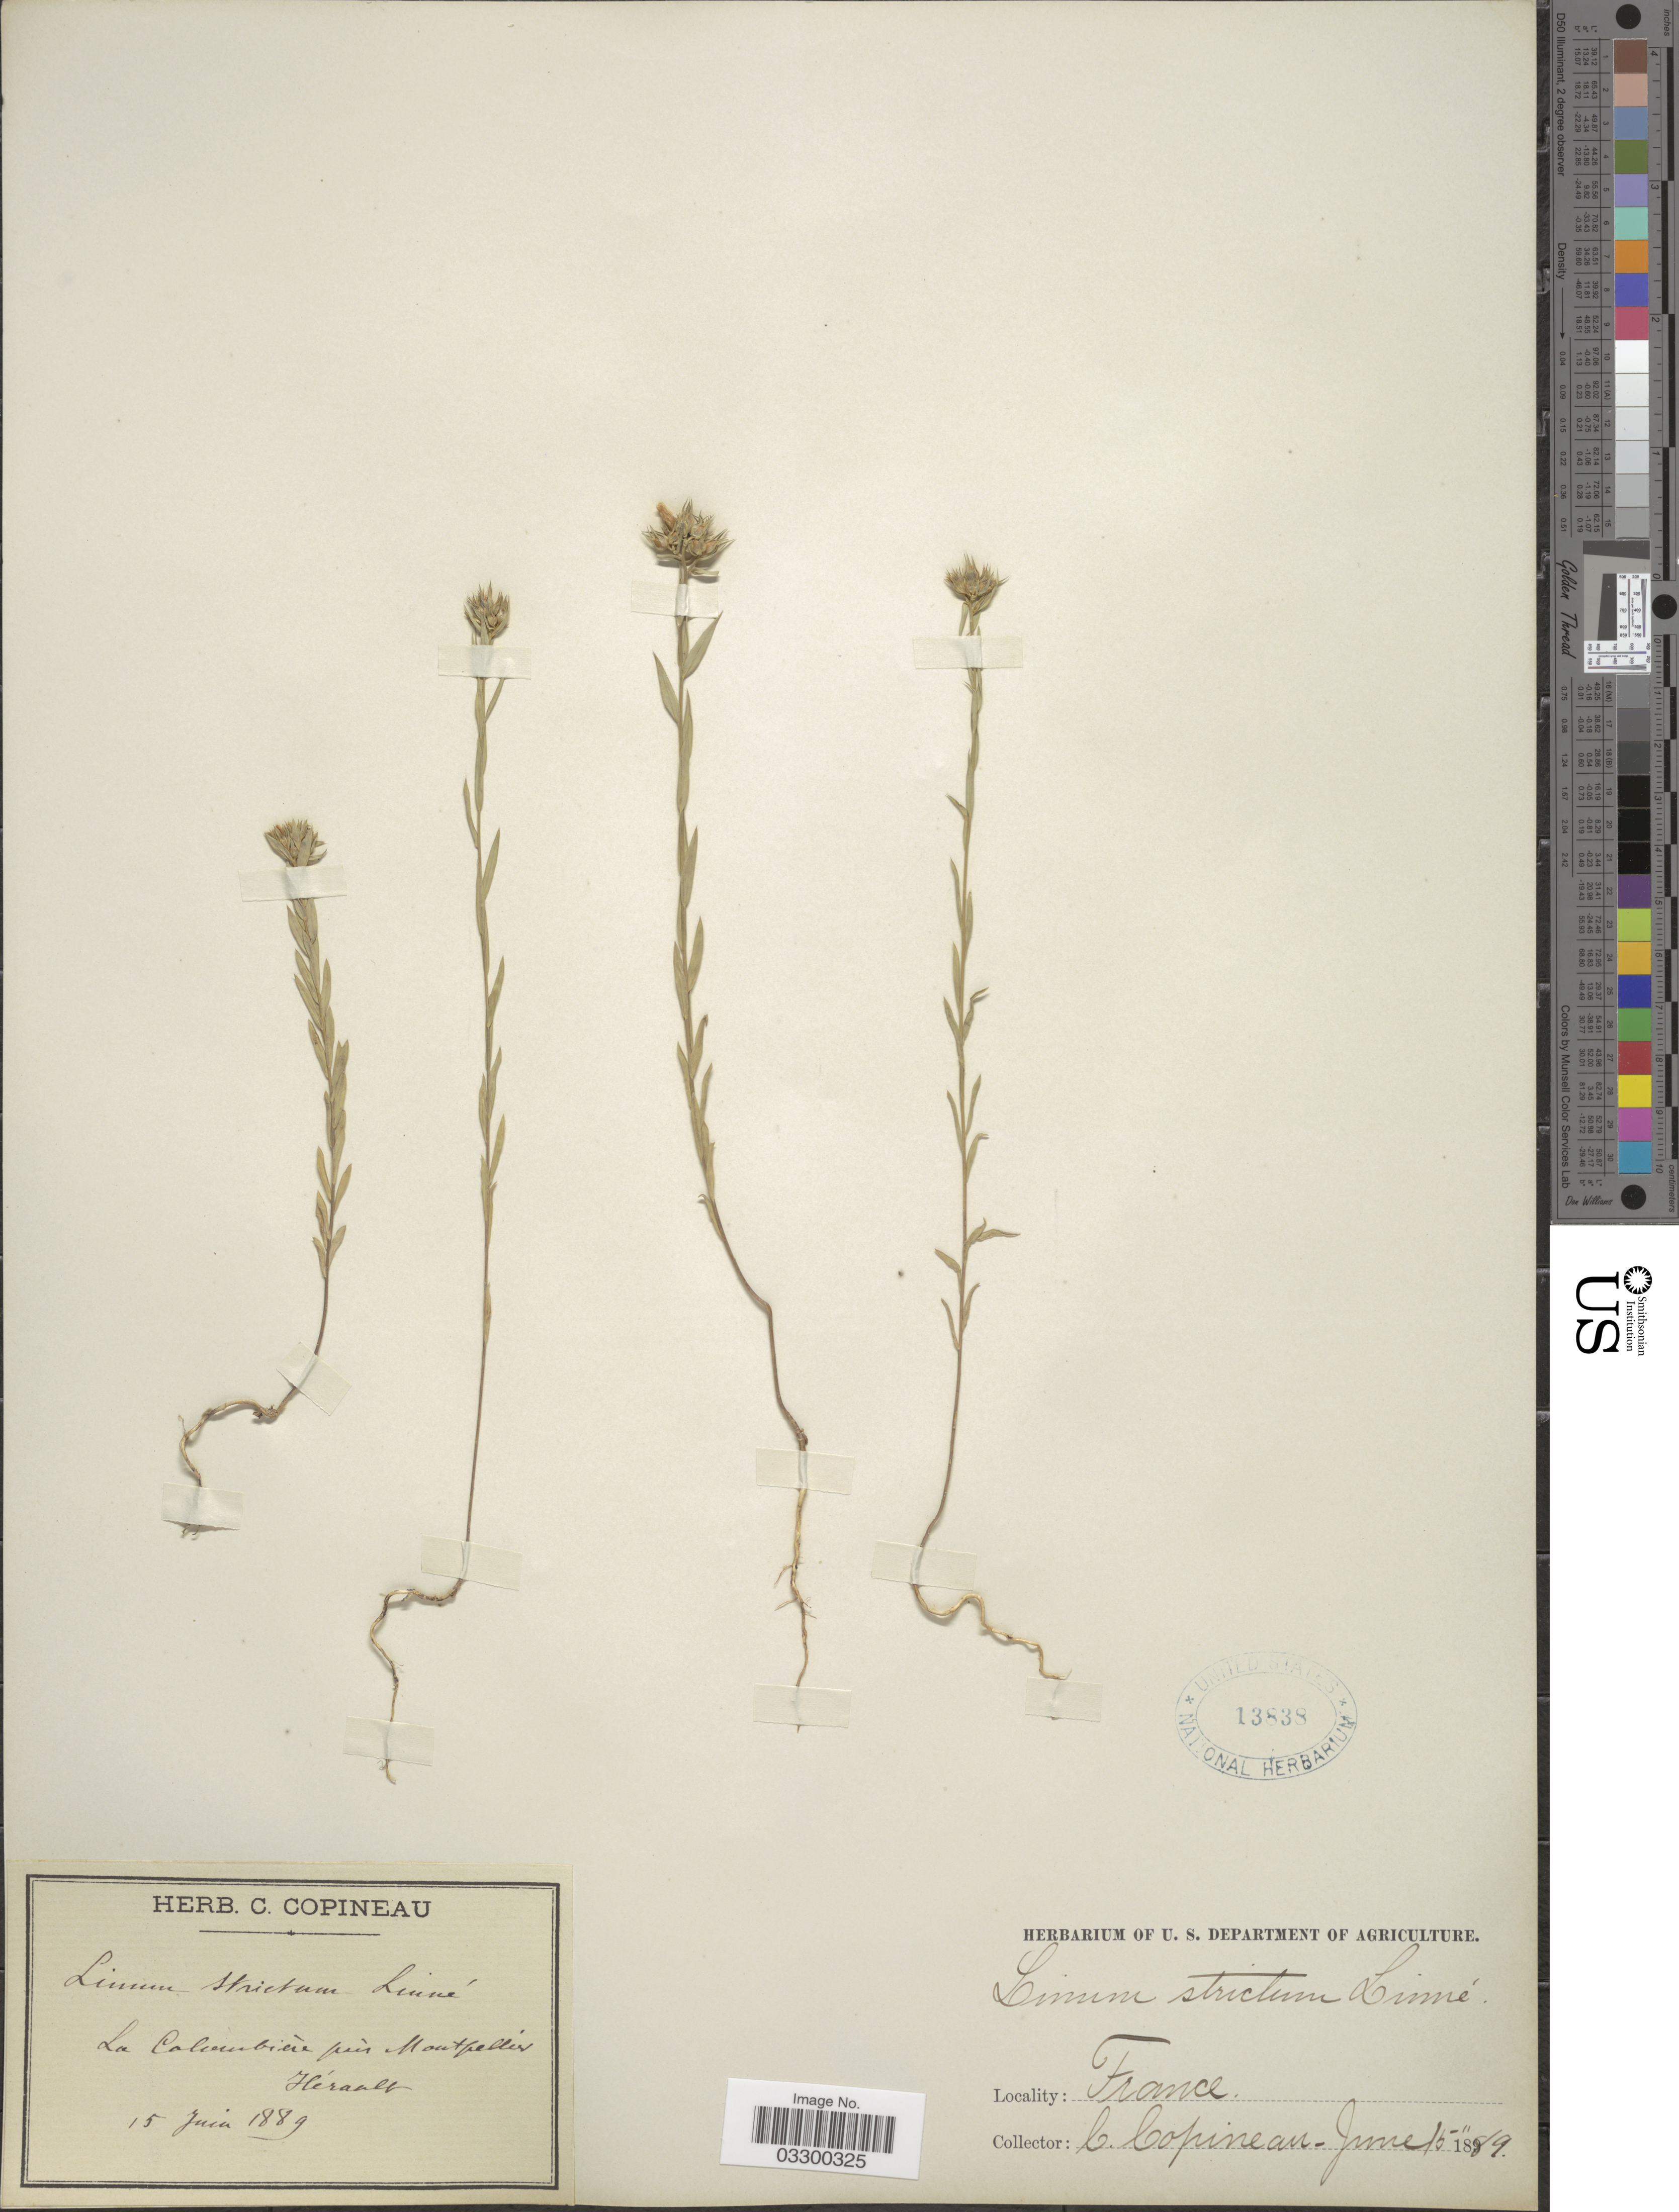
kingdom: Plantae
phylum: Tracheophyta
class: Magnoliopsida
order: Malpighiales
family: Linaceae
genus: Linum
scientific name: Linum strictum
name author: L.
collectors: C. Copineau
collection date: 1889-06-15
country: France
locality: La Colombierè près Montpellier Hérault.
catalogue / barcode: US 13838